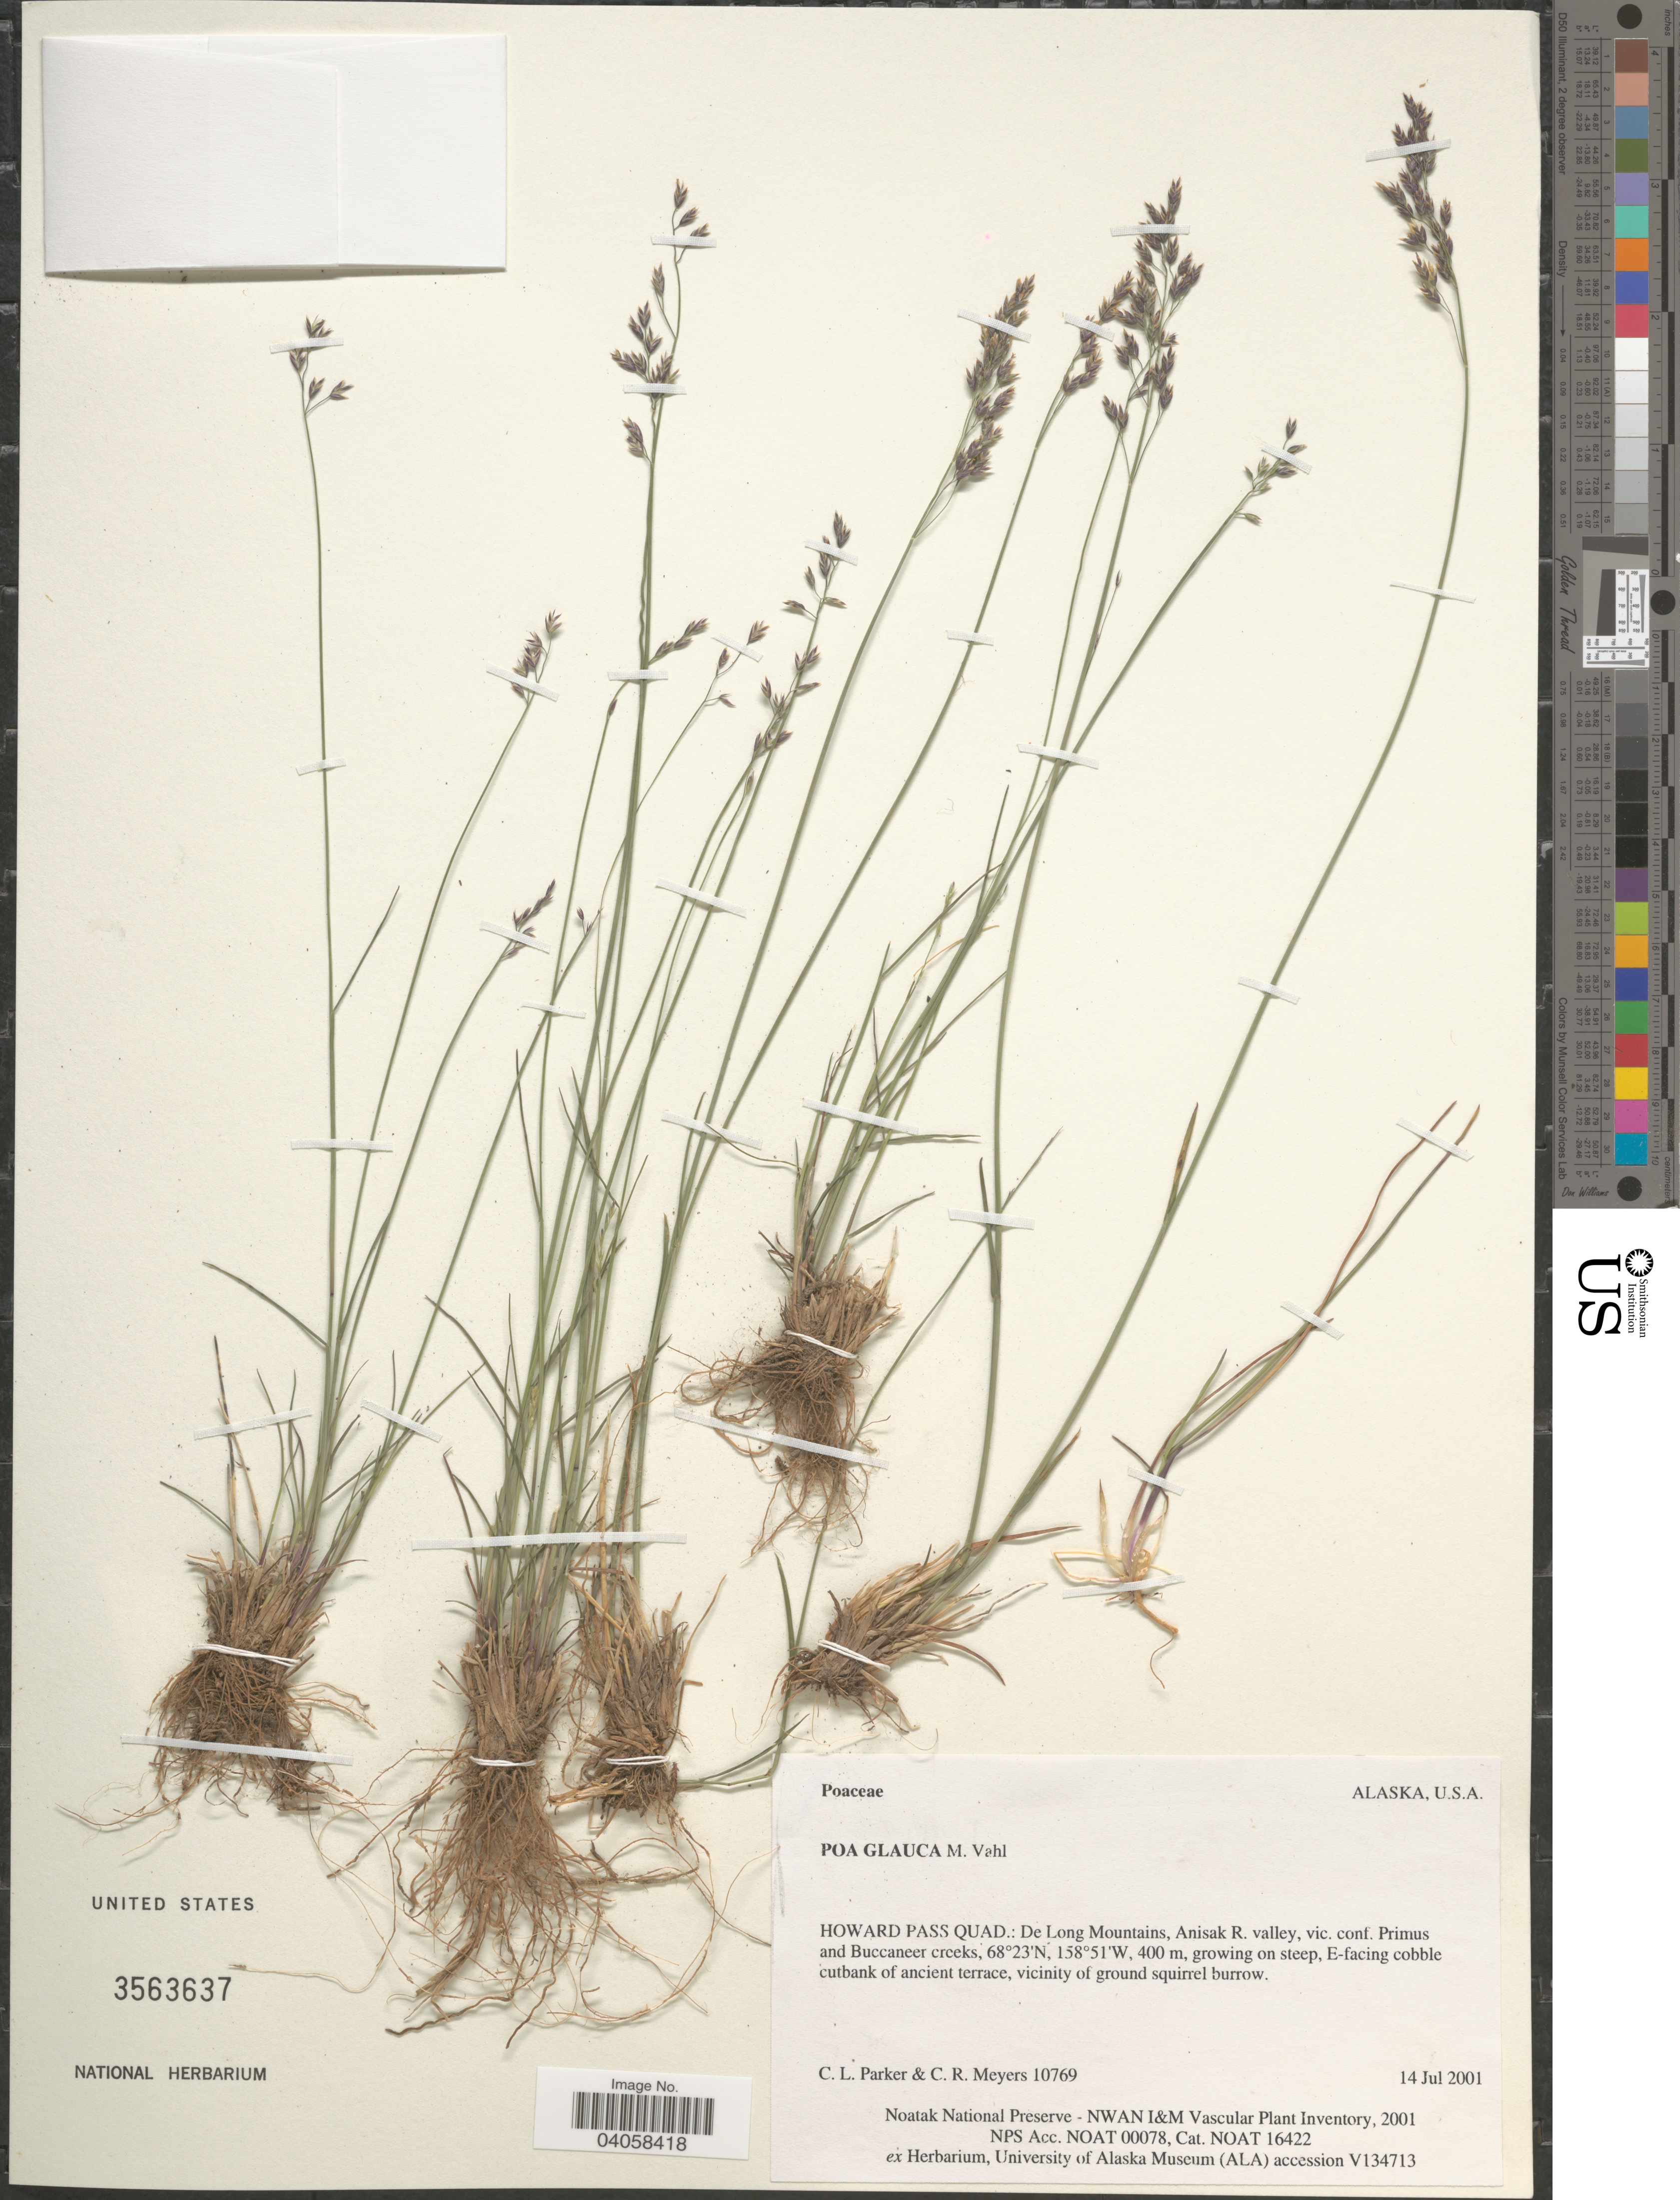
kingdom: Plantae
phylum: Tracheophyta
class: Liliopsida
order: Poales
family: Poaceae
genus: Poa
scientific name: Poa glauca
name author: Vahl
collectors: C. L. Parker & C. Meyers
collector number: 10769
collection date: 2001-07-14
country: United States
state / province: Alaska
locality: Howard Pass Quad.: De Long Mountains, Anisak R. valley, vic. conf. Primus and Buccaneer creeks, on steep, E-facing cobble cutbank of ancient terrace, vicinity of ground squirrell burrow.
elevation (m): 400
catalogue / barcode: US 3563637